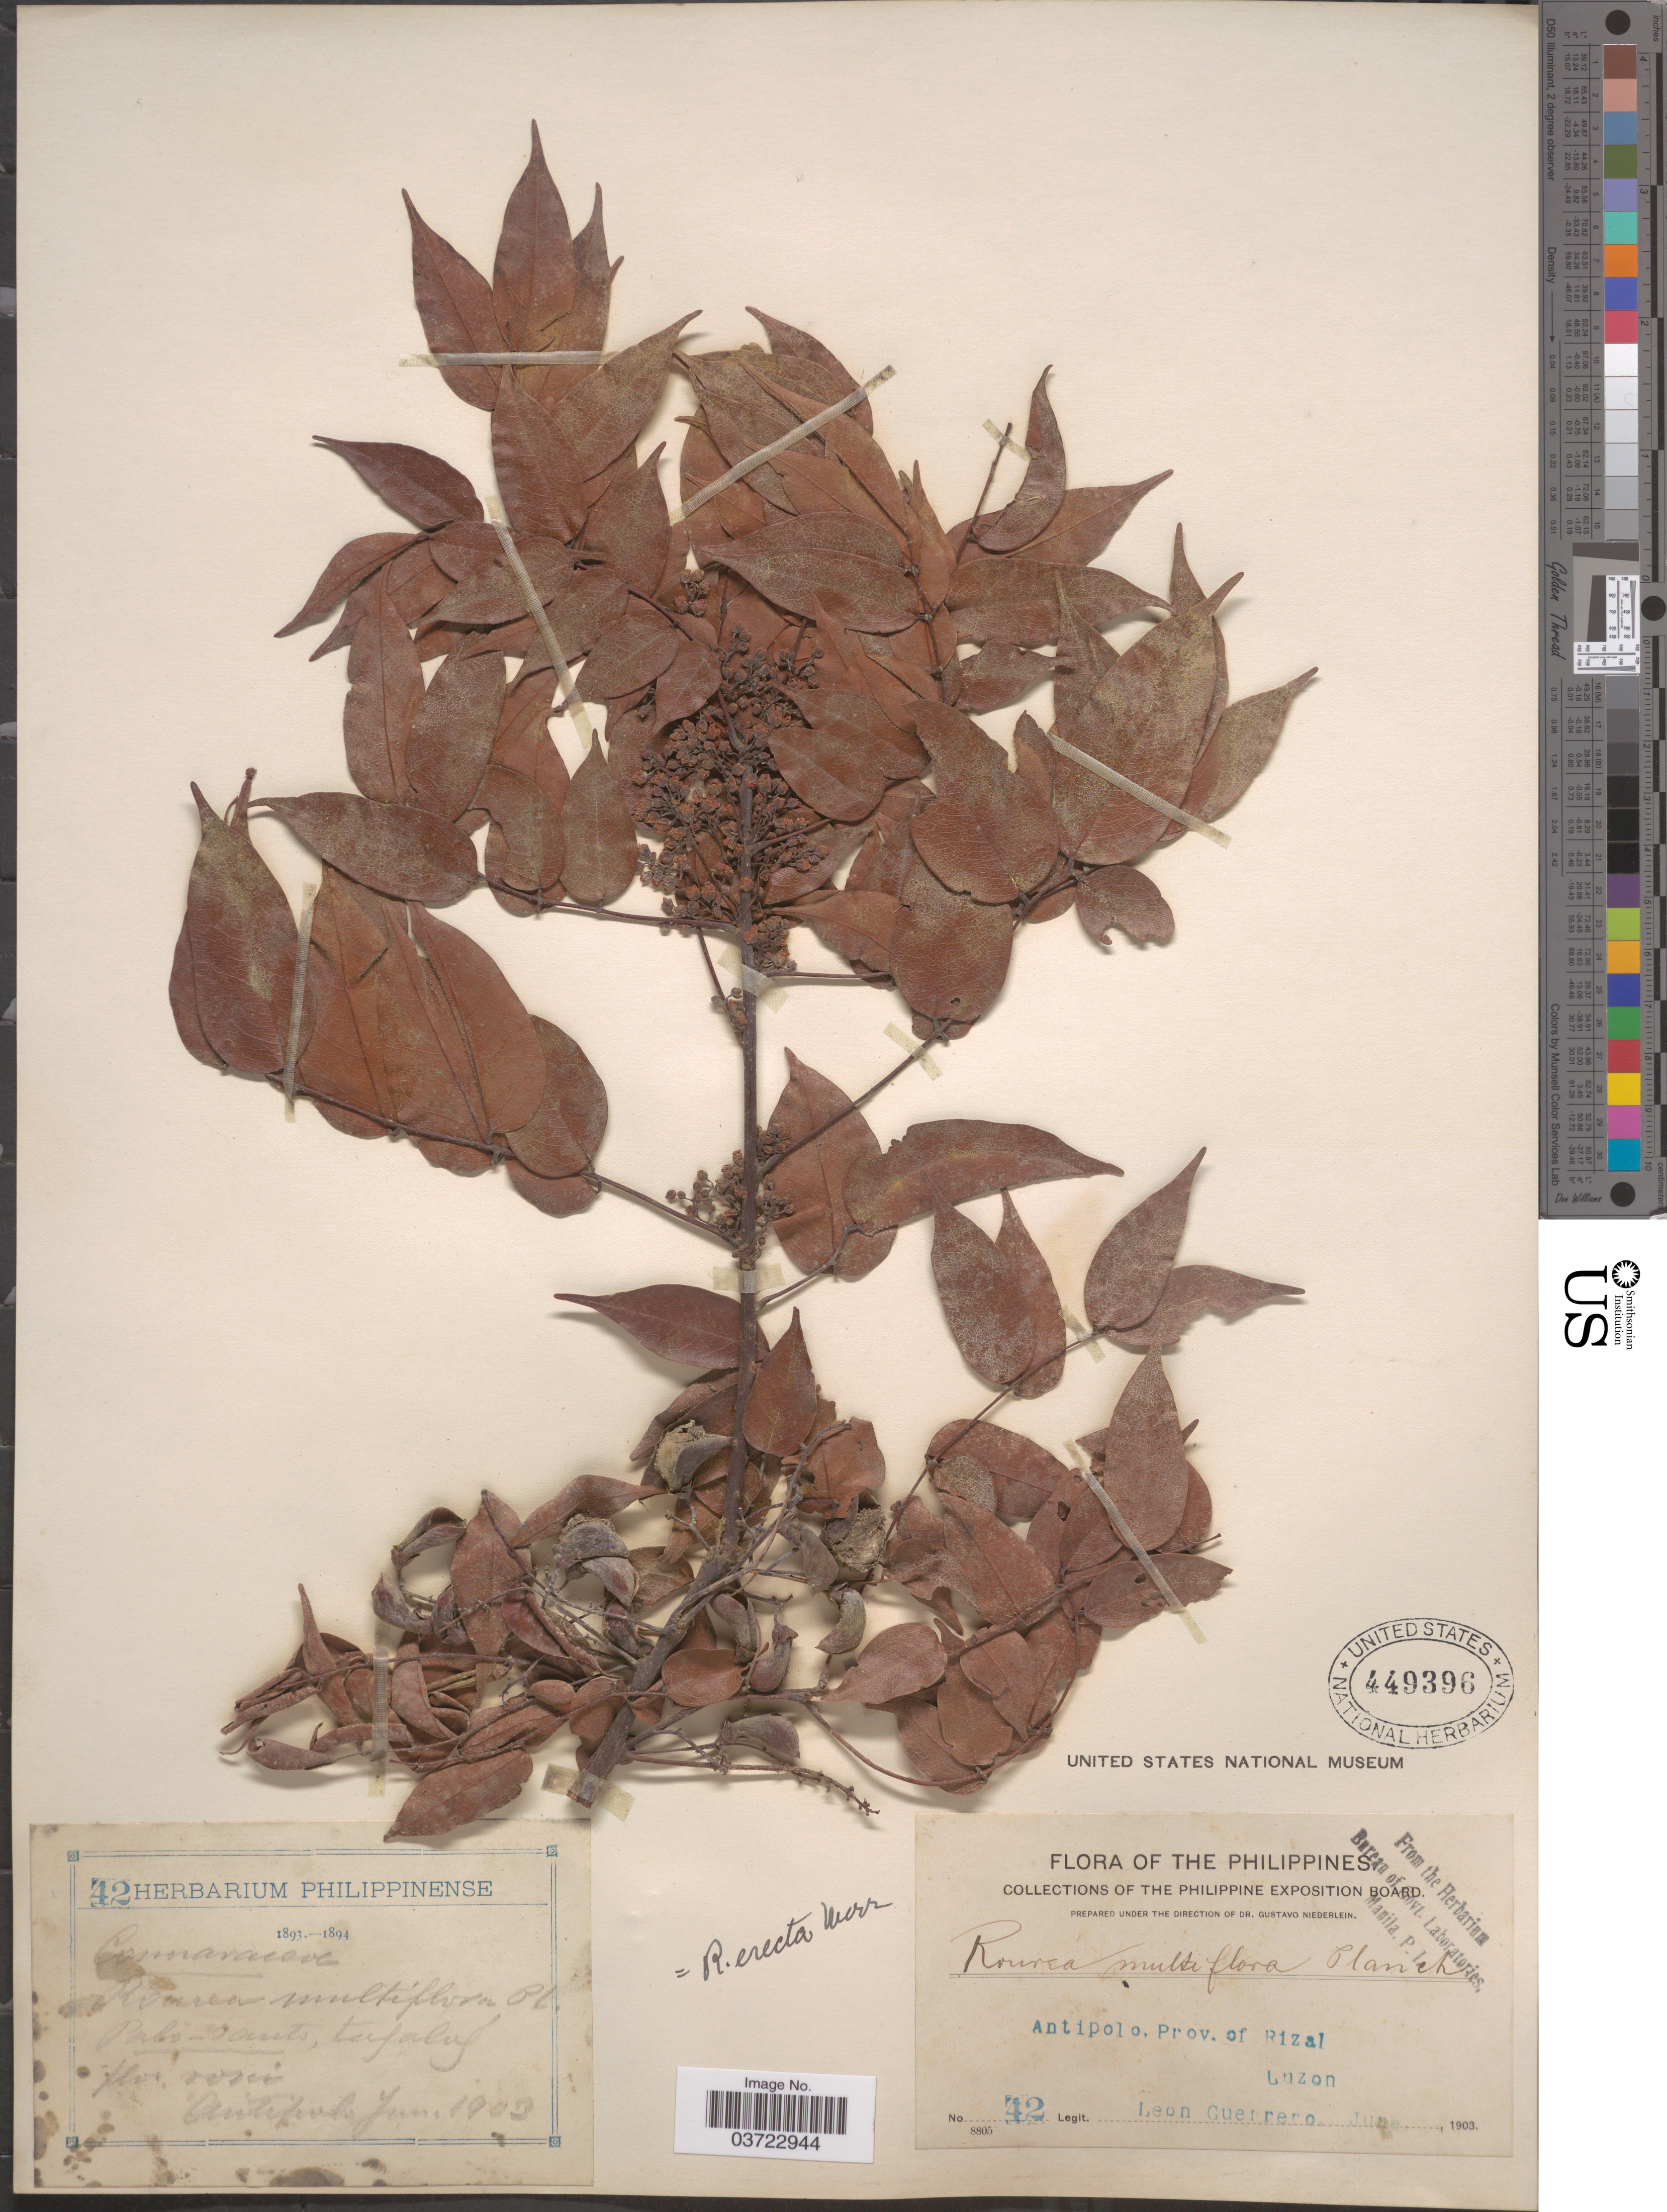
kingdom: Plantae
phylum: Tracheophyta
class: Magnoliopsida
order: Oxalidales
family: Connaraceae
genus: Rourea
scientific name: Rourea erecta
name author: (Blanco) Merr.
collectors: L. Guerrero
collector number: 42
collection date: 1903-06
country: Philippines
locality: Antipolo, Prov. of Rizal. Luzon.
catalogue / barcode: US 449396